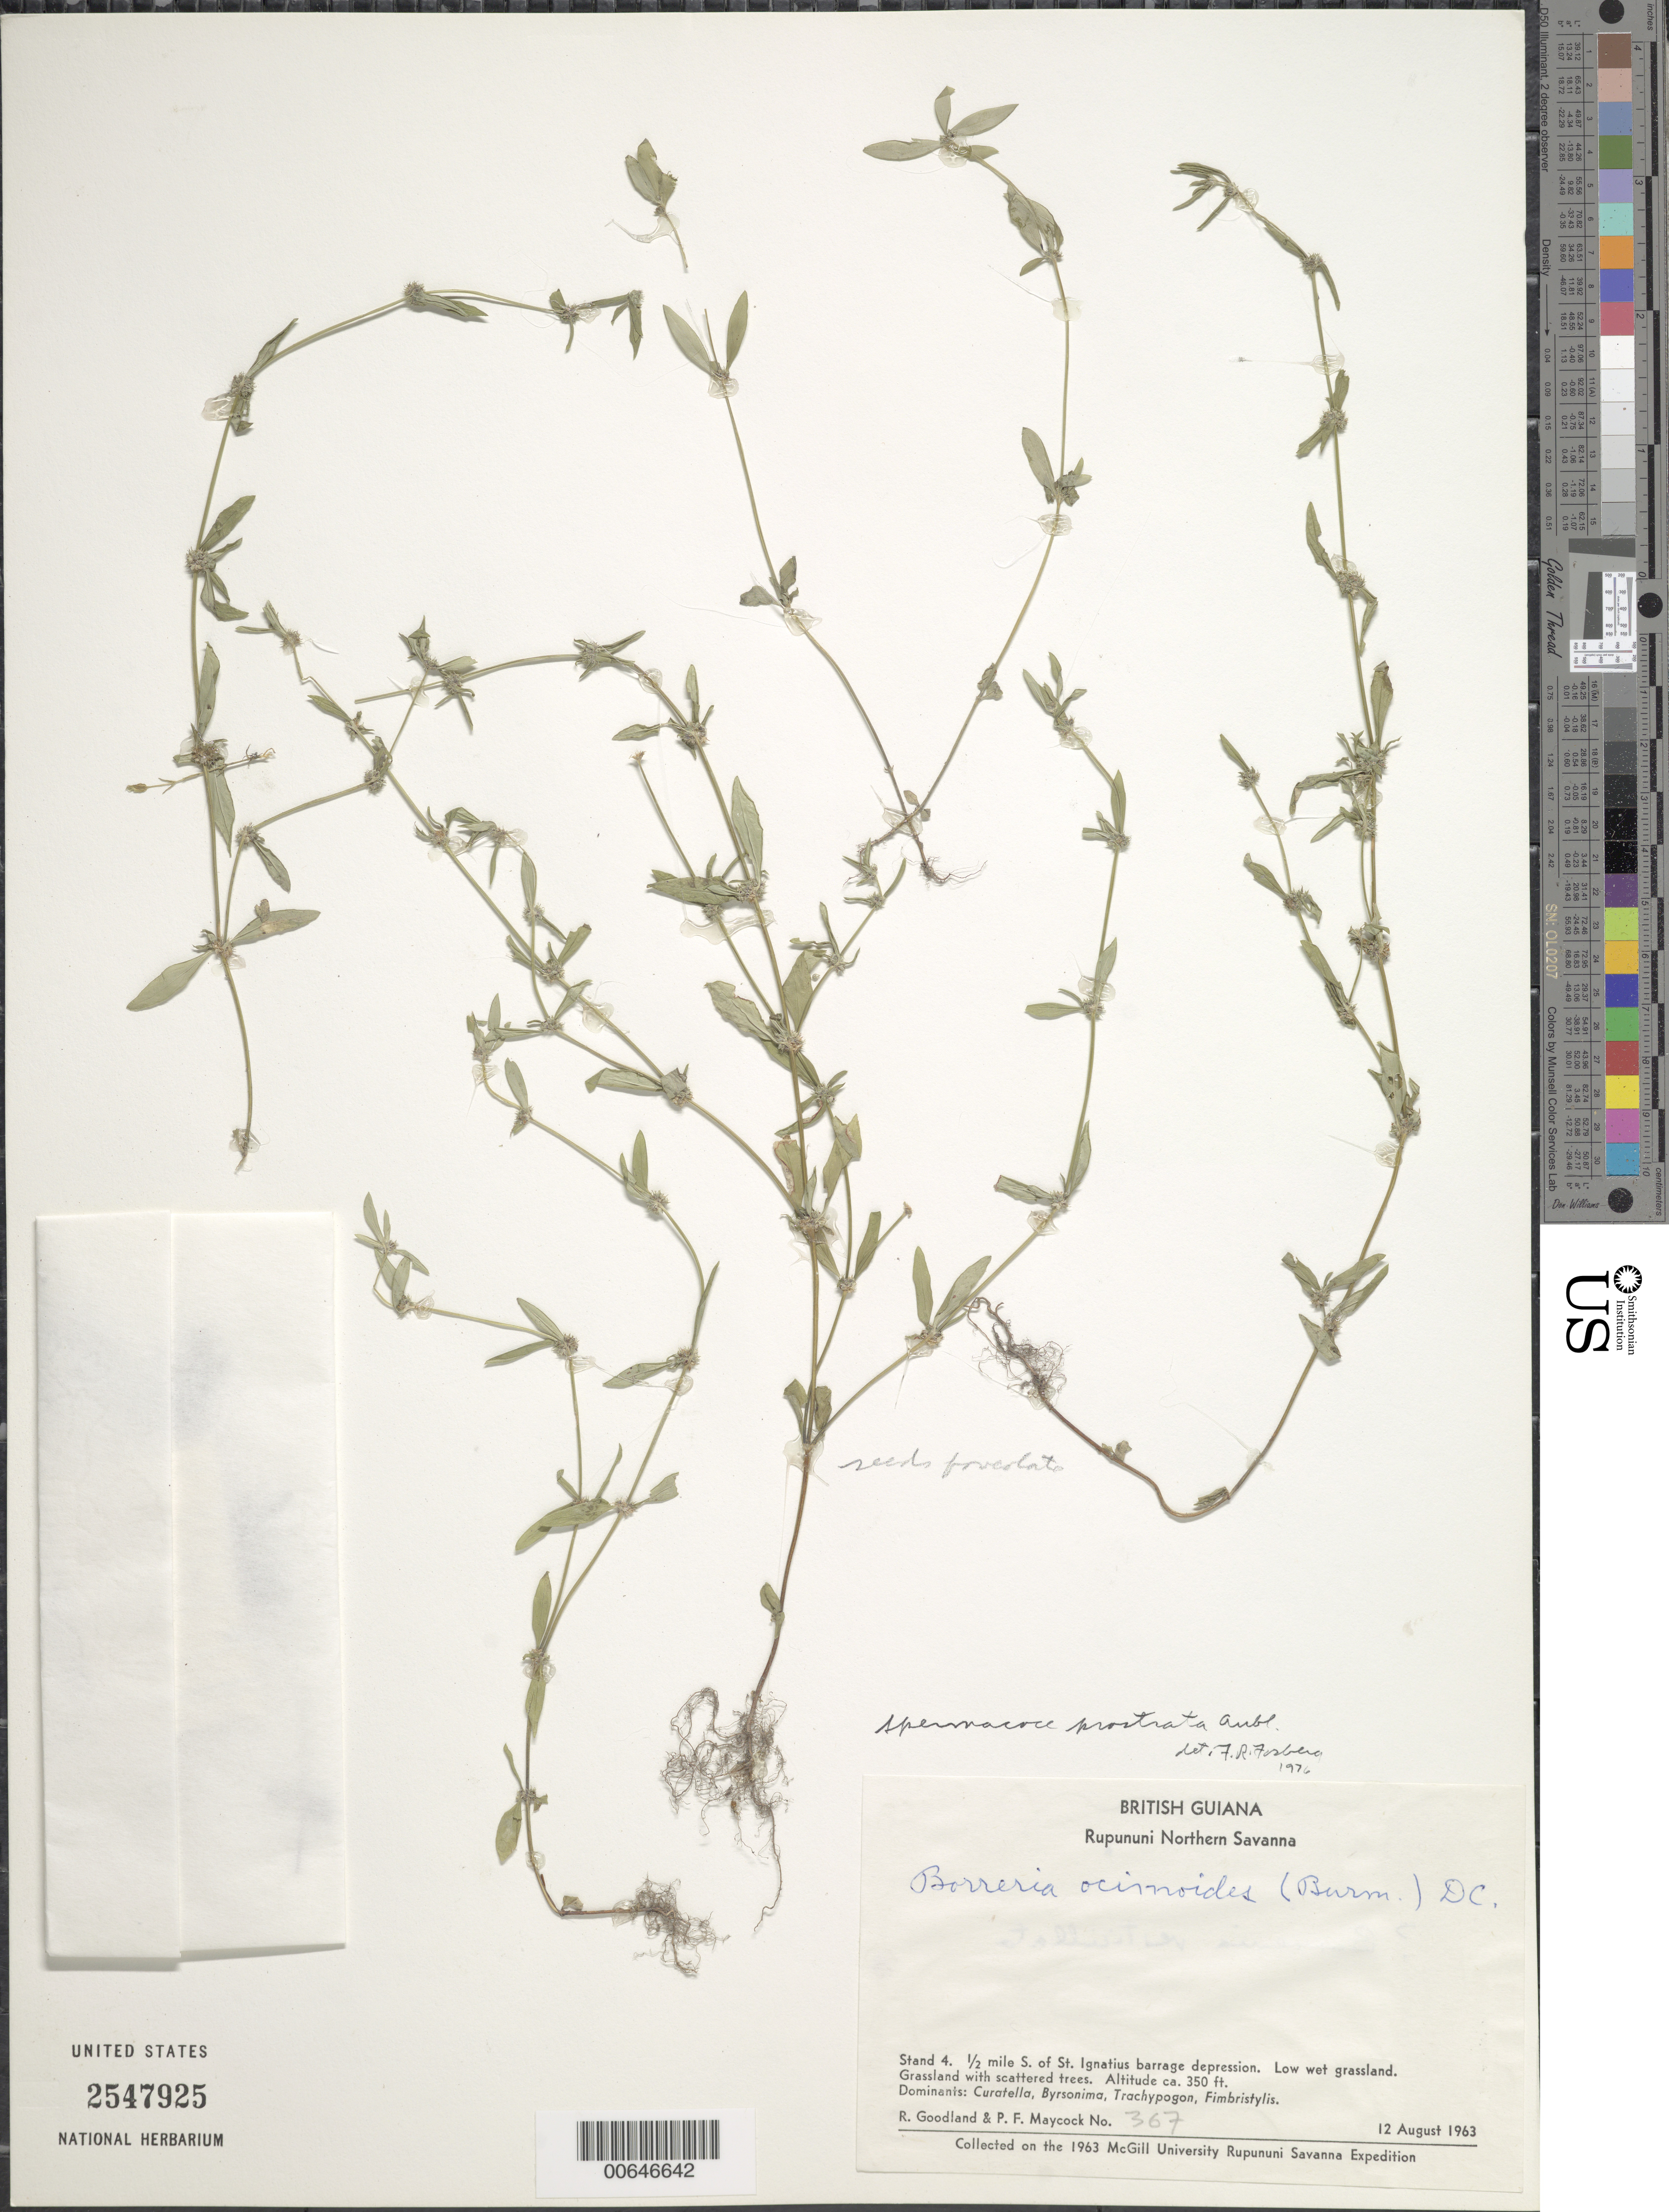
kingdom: Plantae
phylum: Tracheophyta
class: Magnoliopsida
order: Gentianales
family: Rubiaceae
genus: Borreria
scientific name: Borreria prostrata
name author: (Aubl.) Miq.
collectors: R. Goodland & P. Maycock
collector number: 367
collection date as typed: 12-Aug-63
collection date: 1963-08-12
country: Guyana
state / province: U. Takutu-U. Essequibo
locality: Rupununi Northern Savanna, St. Ignatius, 0.5 mi. S of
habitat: Grassland with scattered trees. Dominants: Curatella, Byrsonima, Trachypogon, Fimbristylis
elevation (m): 107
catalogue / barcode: US 2547925